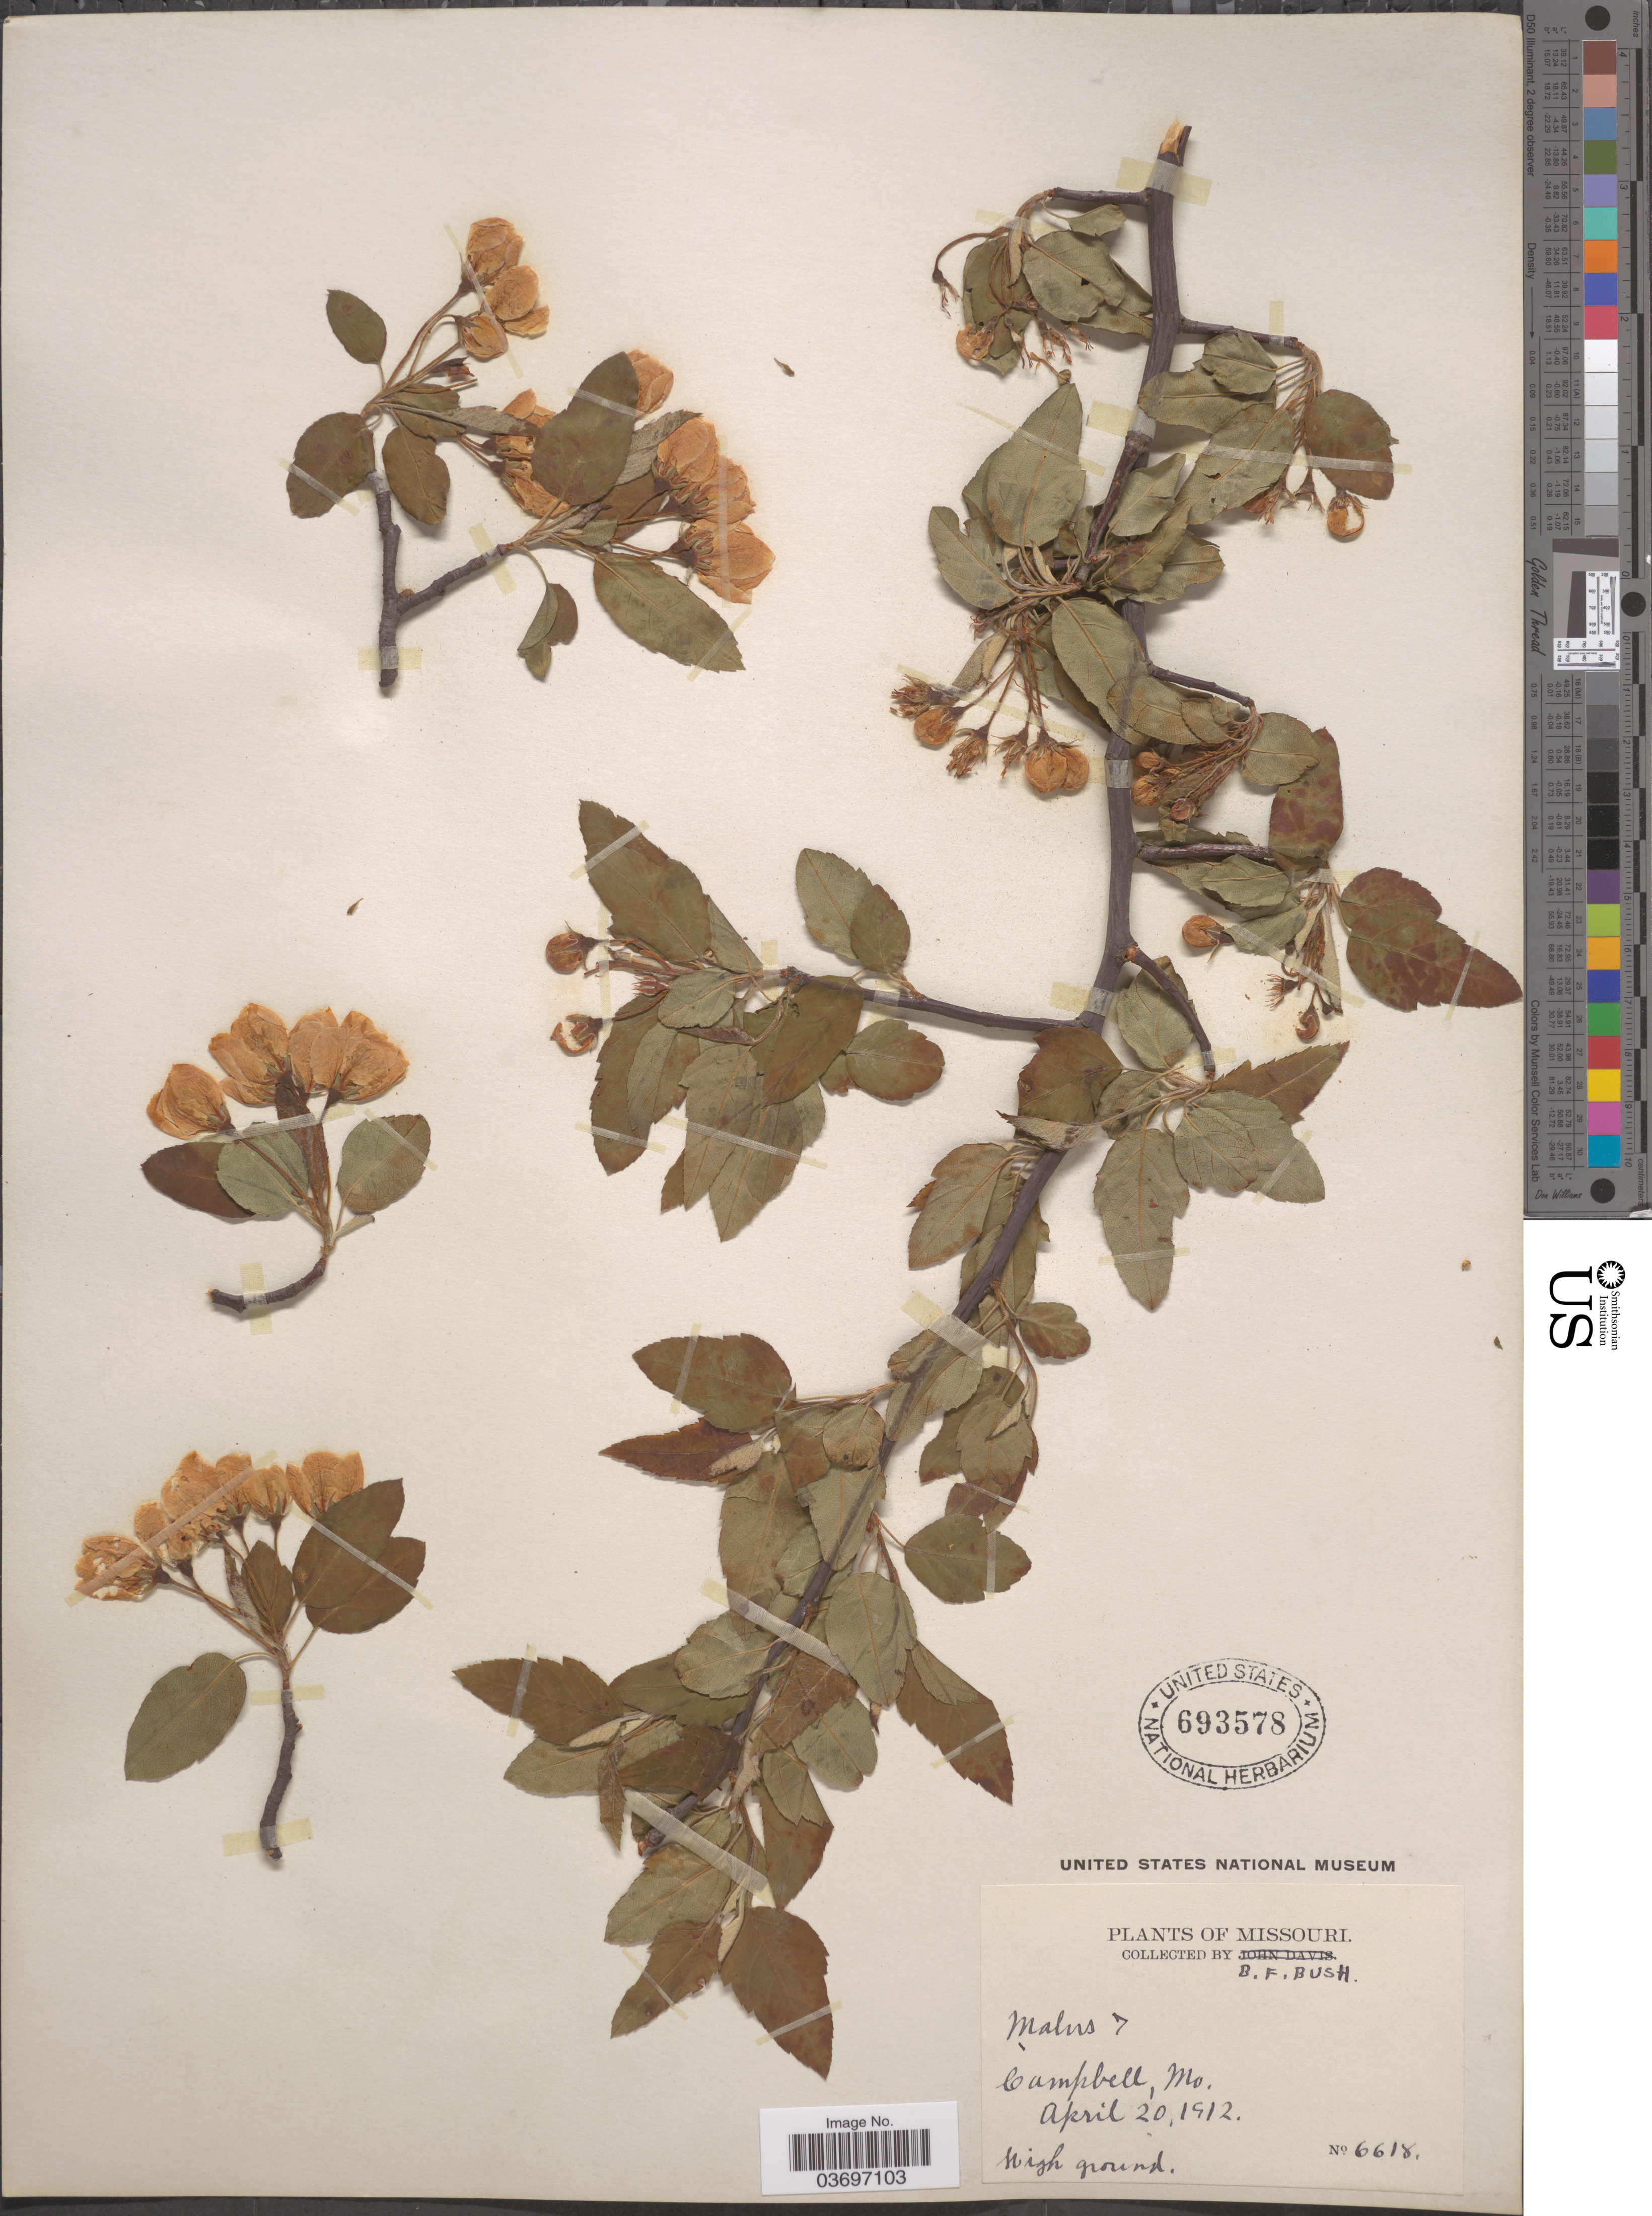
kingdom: Plantae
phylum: Tracheophyta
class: Magnoliopsida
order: Rosales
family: Rosaceae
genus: Malus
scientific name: Malus sp.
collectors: B. F. Bush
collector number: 6618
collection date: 1912-04-20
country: United States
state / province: Missouri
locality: Campbell.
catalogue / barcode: US 693578